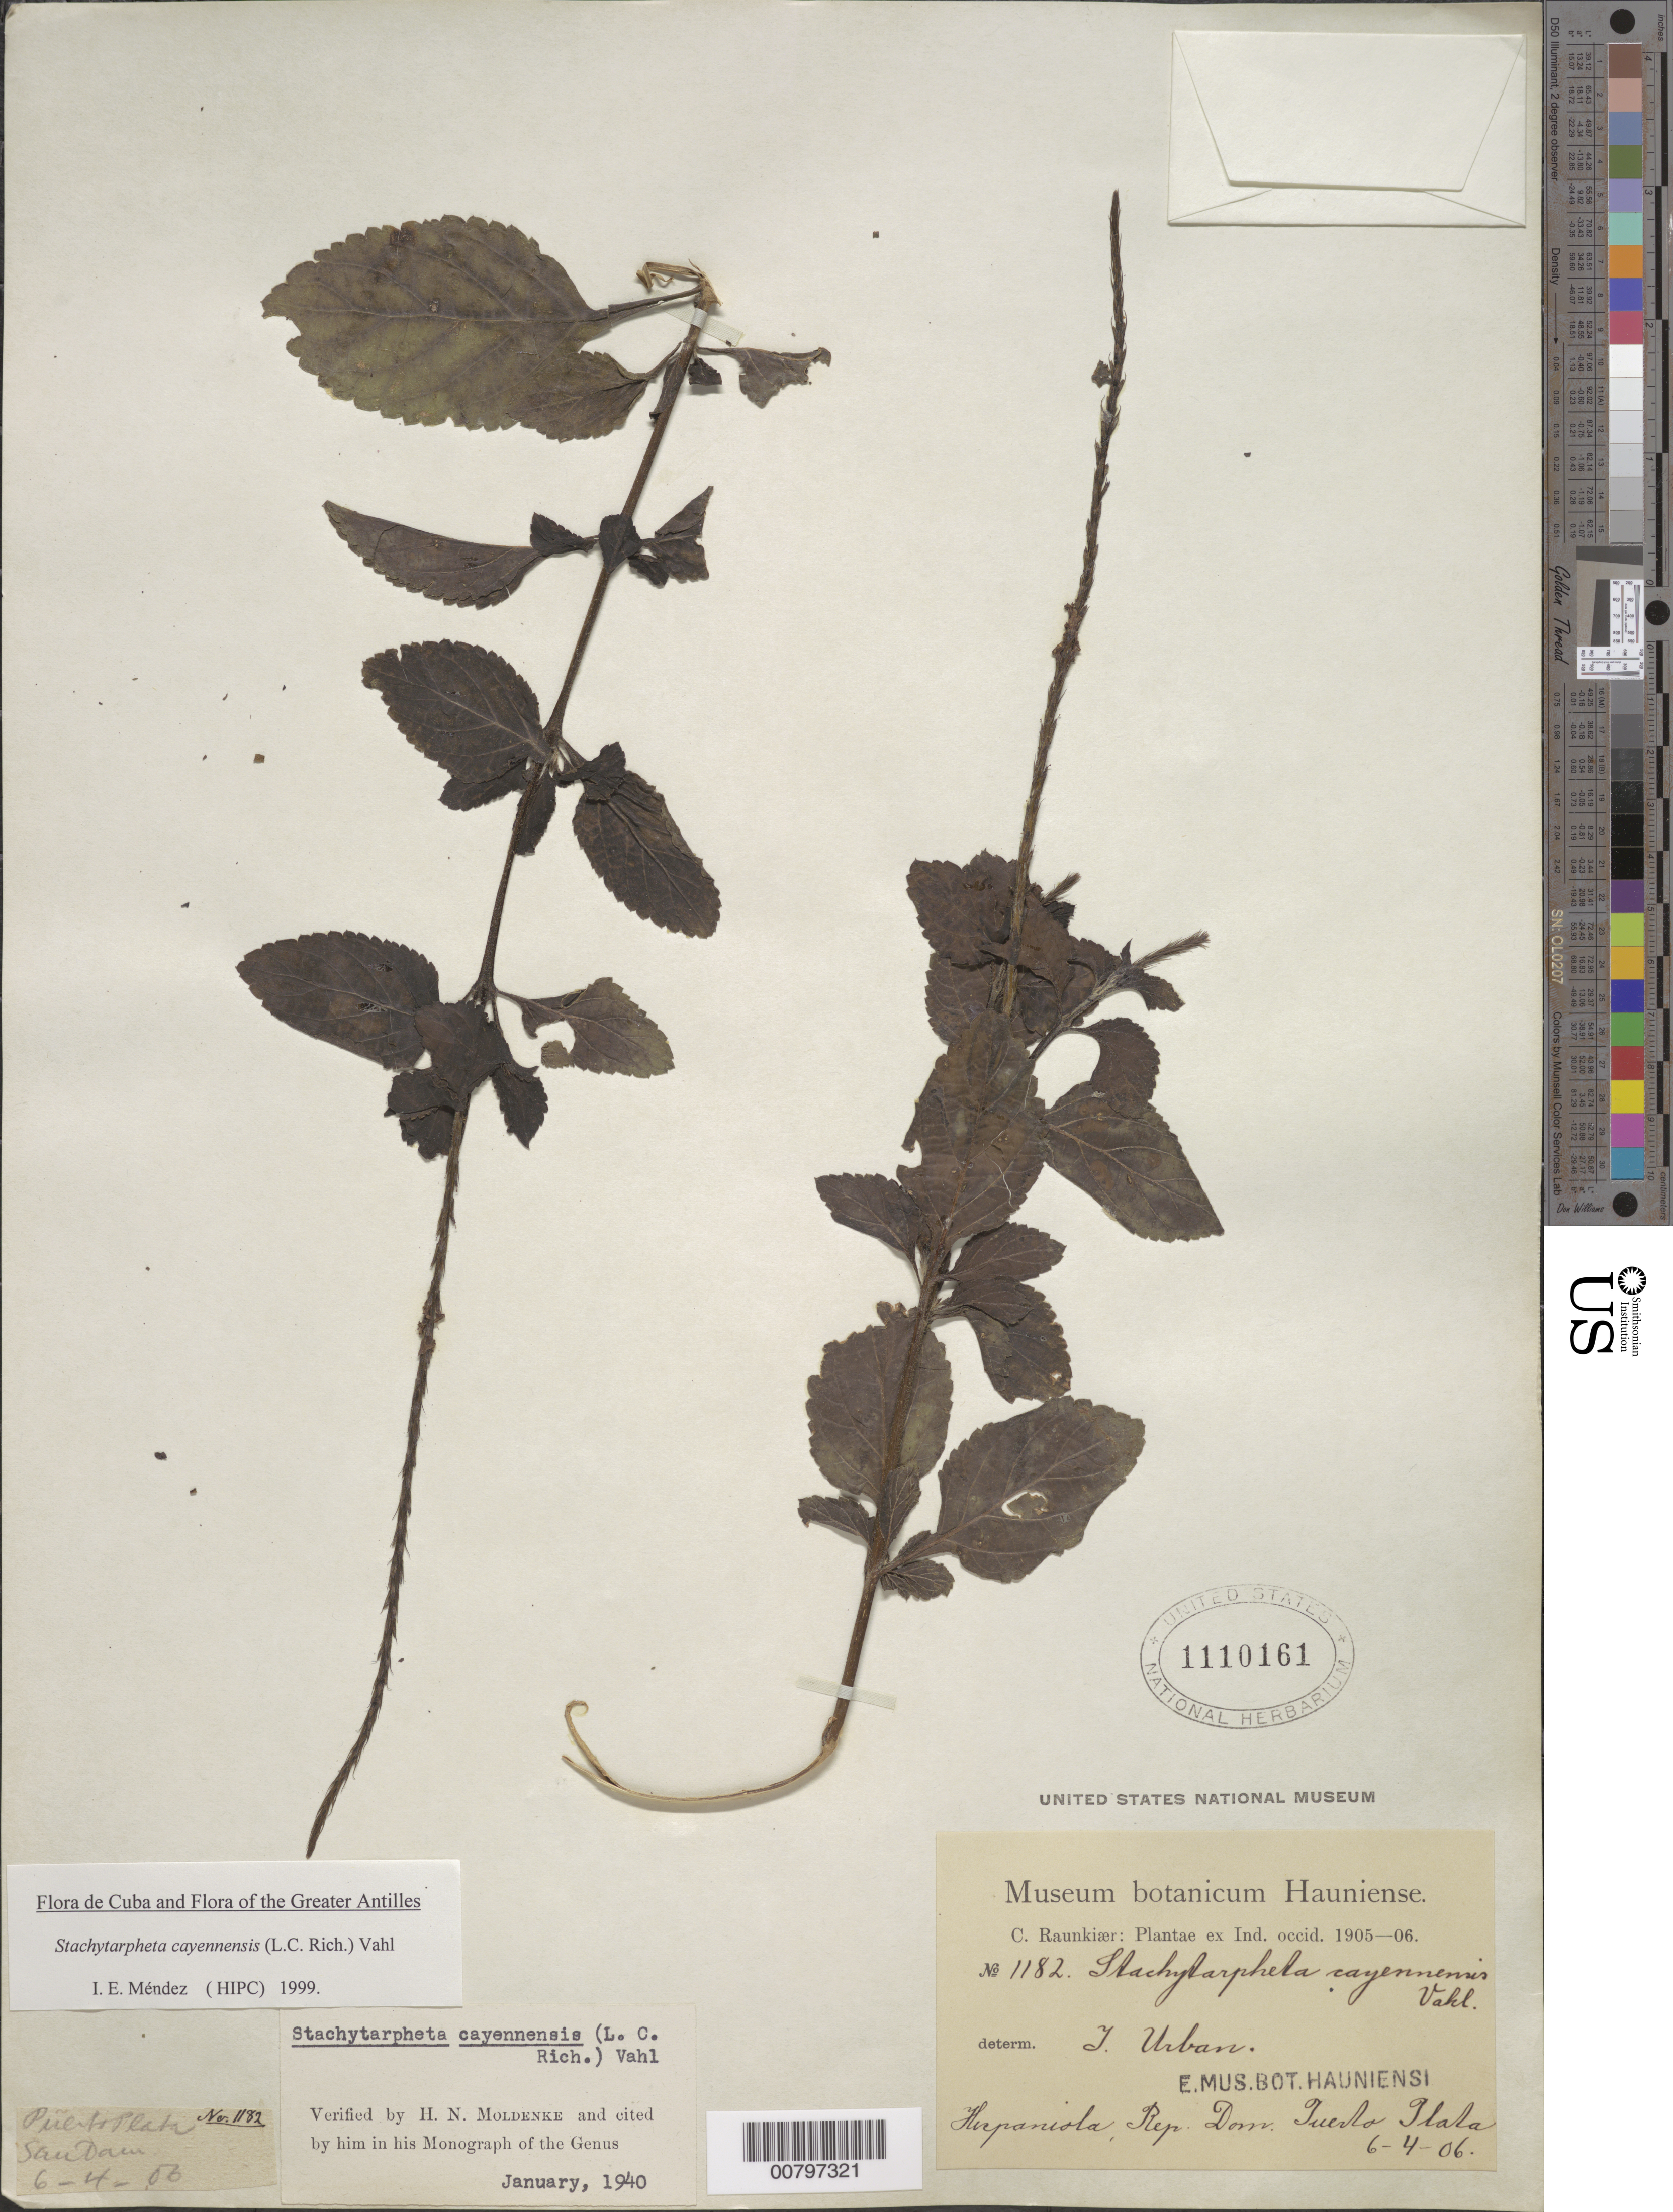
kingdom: Plantae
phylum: Tracheophyta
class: Magnoliopsida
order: Lamiales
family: Verbenaceae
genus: Stachytarpheta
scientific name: Stachytarpheta cayennensis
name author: (Rich.) Vahl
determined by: Méndez, Isidro E., (HIPC)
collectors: C. C. Raunkiaer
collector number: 1182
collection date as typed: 06 Apr 1906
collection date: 1906-04-06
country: Dominican Republic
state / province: Puerto Plata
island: Hispaniola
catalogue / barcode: US 1110161